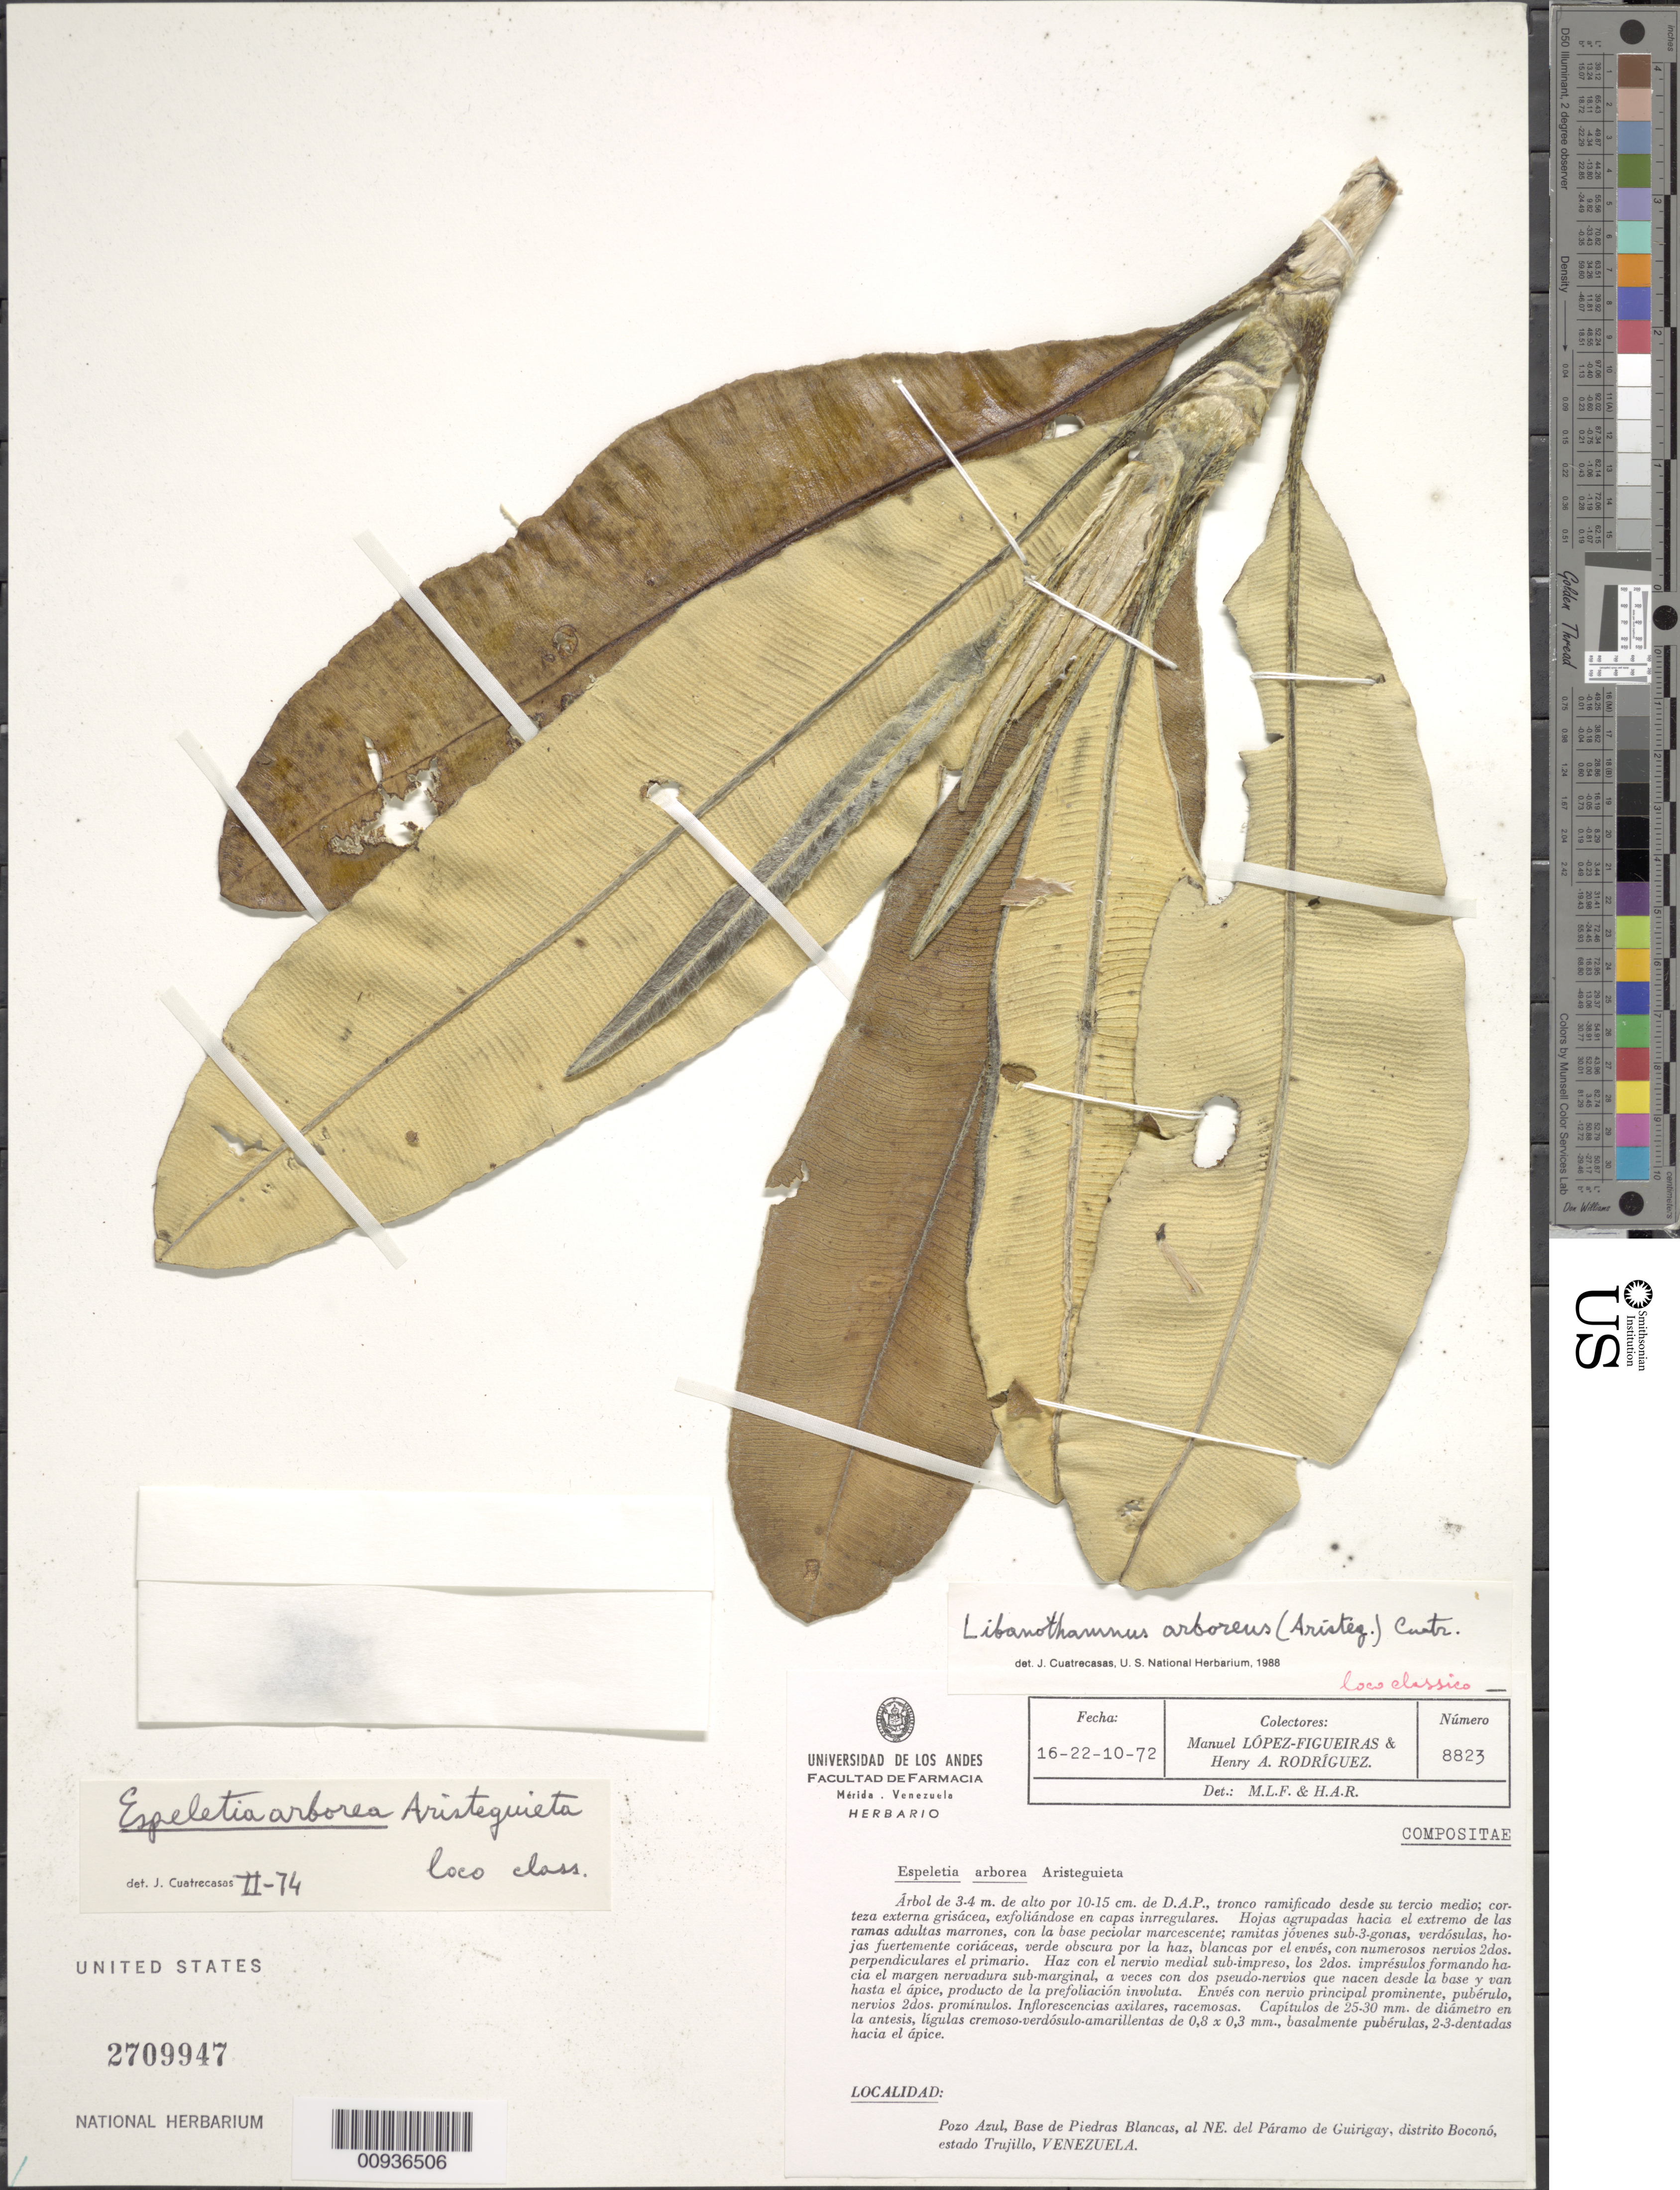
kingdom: Plantae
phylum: Tracheophyta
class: Magnoliopsida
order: Asterales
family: Asteraceae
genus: Libanothamnus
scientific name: Libanothamnus arboreus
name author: (Aristeg.) Cuatrec.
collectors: M. López Figueiras & H. A. Rodriguez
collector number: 8823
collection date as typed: Transcribed d/m/y: 16/10/72 to 22/10/72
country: Venezuela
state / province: Trujillo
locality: Pozo Azul, Base de Piedras Blancas, al NE del Paramo de Guirigay, distrito Bocono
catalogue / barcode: US 2709947